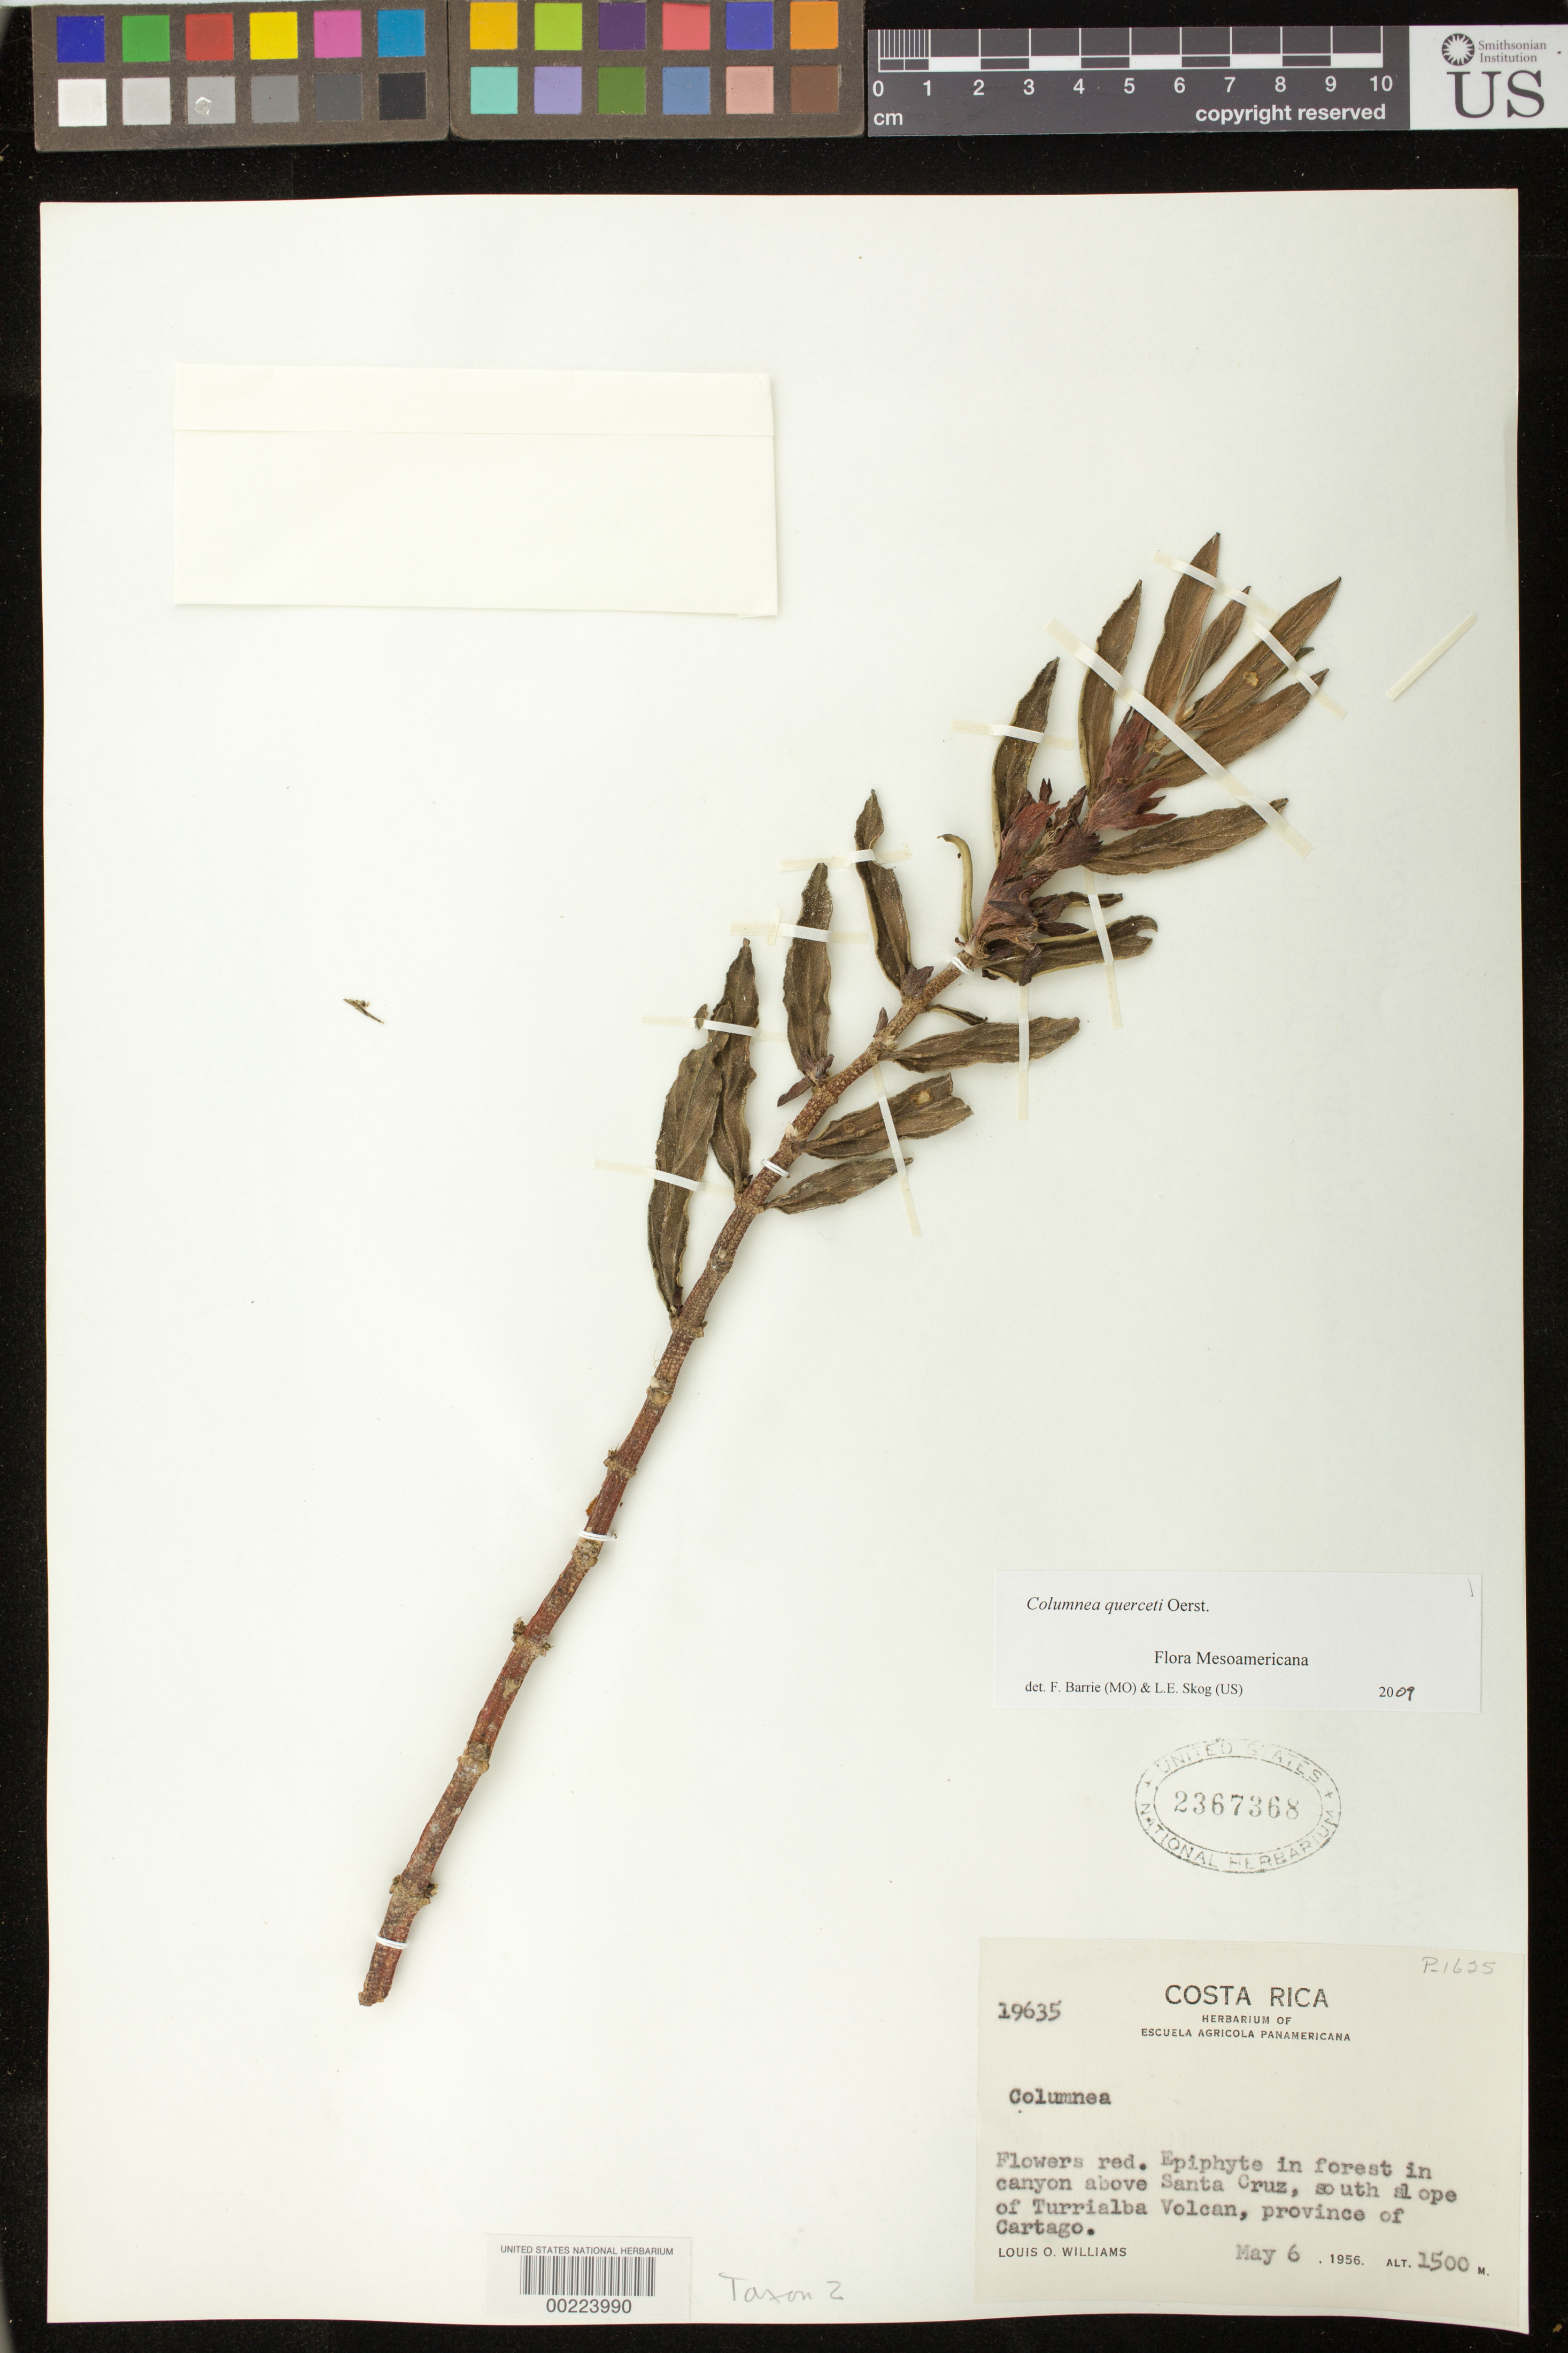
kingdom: Plantae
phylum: Tracheophyta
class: Magnoliopsida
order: Lamiales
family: Gesneriaceae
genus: Columnea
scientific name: Columnea querceti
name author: Oerst.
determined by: Barrie, F. R.; Skog, Laurence E.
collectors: L. O. Williams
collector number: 19635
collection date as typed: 06 May 1956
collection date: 1956-05-06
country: Costa Rica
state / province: Cartago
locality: Above Santa Cruz, S slope of Turrialba Volcano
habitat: In forest in canyon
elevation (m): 1500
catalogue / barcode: US 2367368